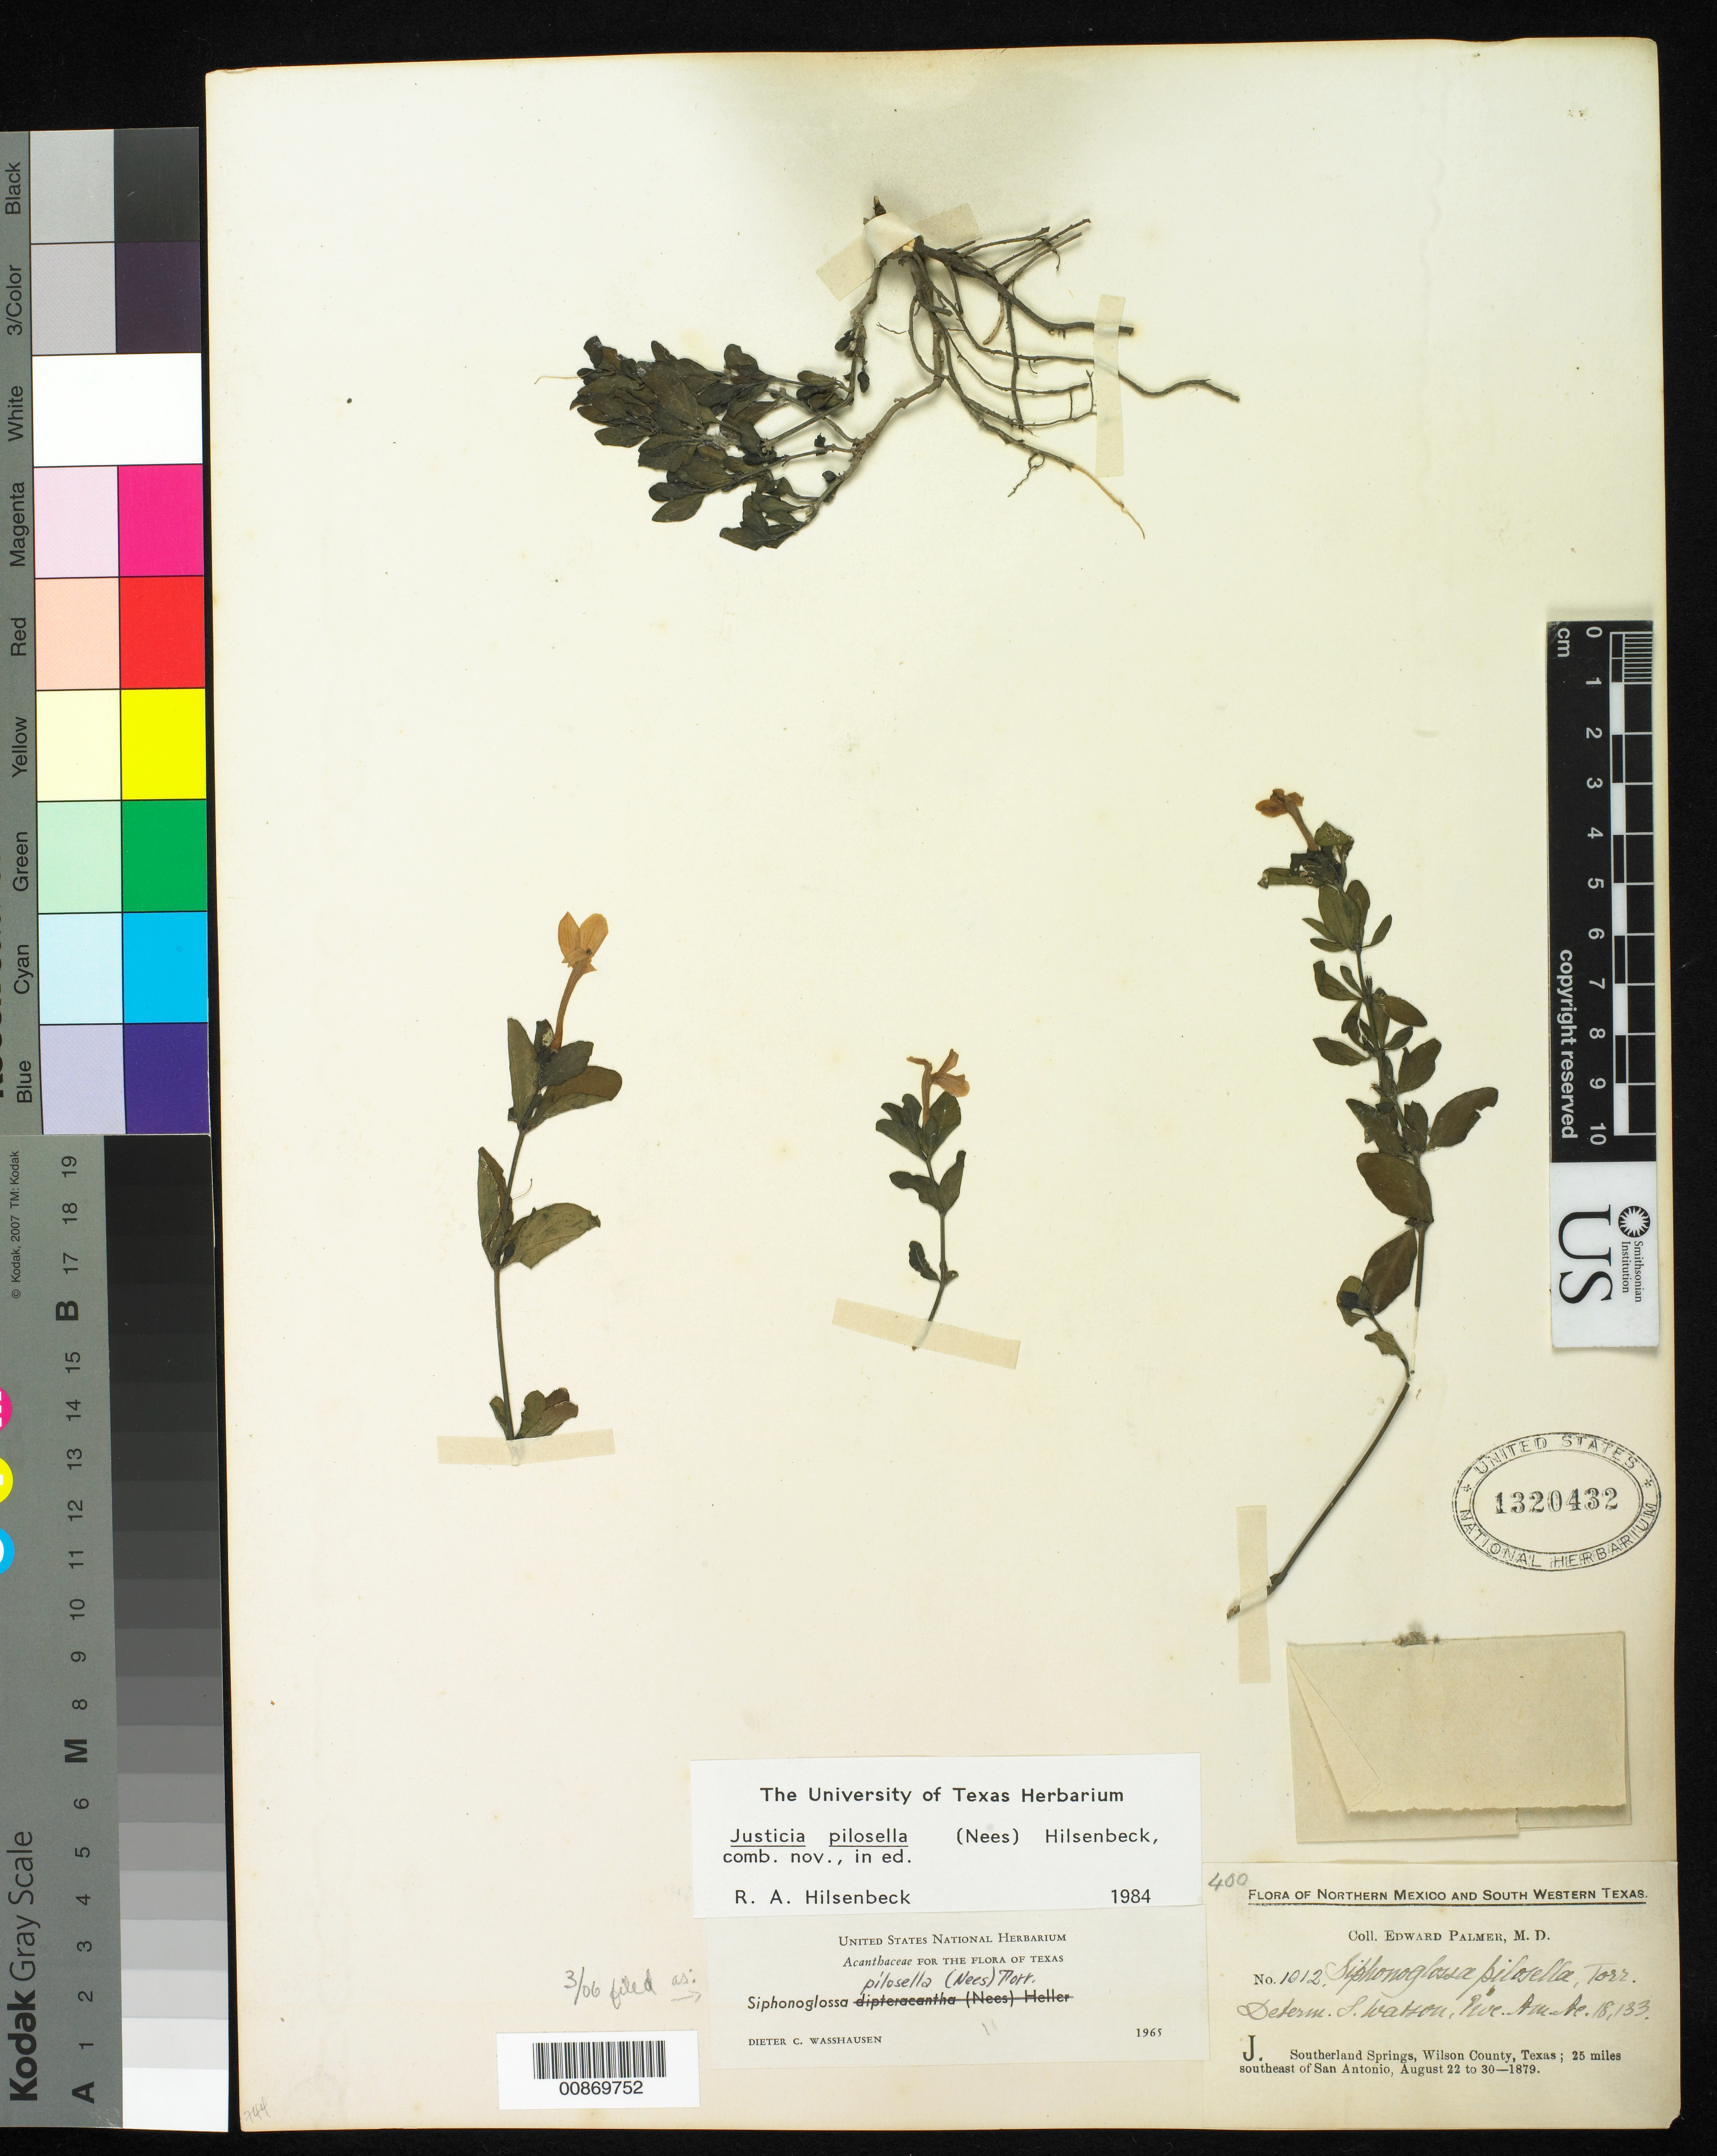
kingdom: Plantae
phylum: Tracheophyta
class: Magnoliopsida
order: Lamiales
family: Acanthaceae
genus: Justicia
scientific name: Justicia pilosella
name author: (Nees) Hilsenb.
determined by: Fisher, Amanda, (LOB), California State University, Long Beach (UNITED STATES)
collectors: E. Palmer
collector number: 1012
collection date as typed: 22 Aug 1879 to 30 Aug 1879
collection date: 1879-08-22/1879-08-30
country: United States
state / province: Texas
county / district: Wilson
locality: J. Southerland Springs, Wilson County, Texas; 25 miles southeast of San Antonio.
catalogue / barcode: US 1320432